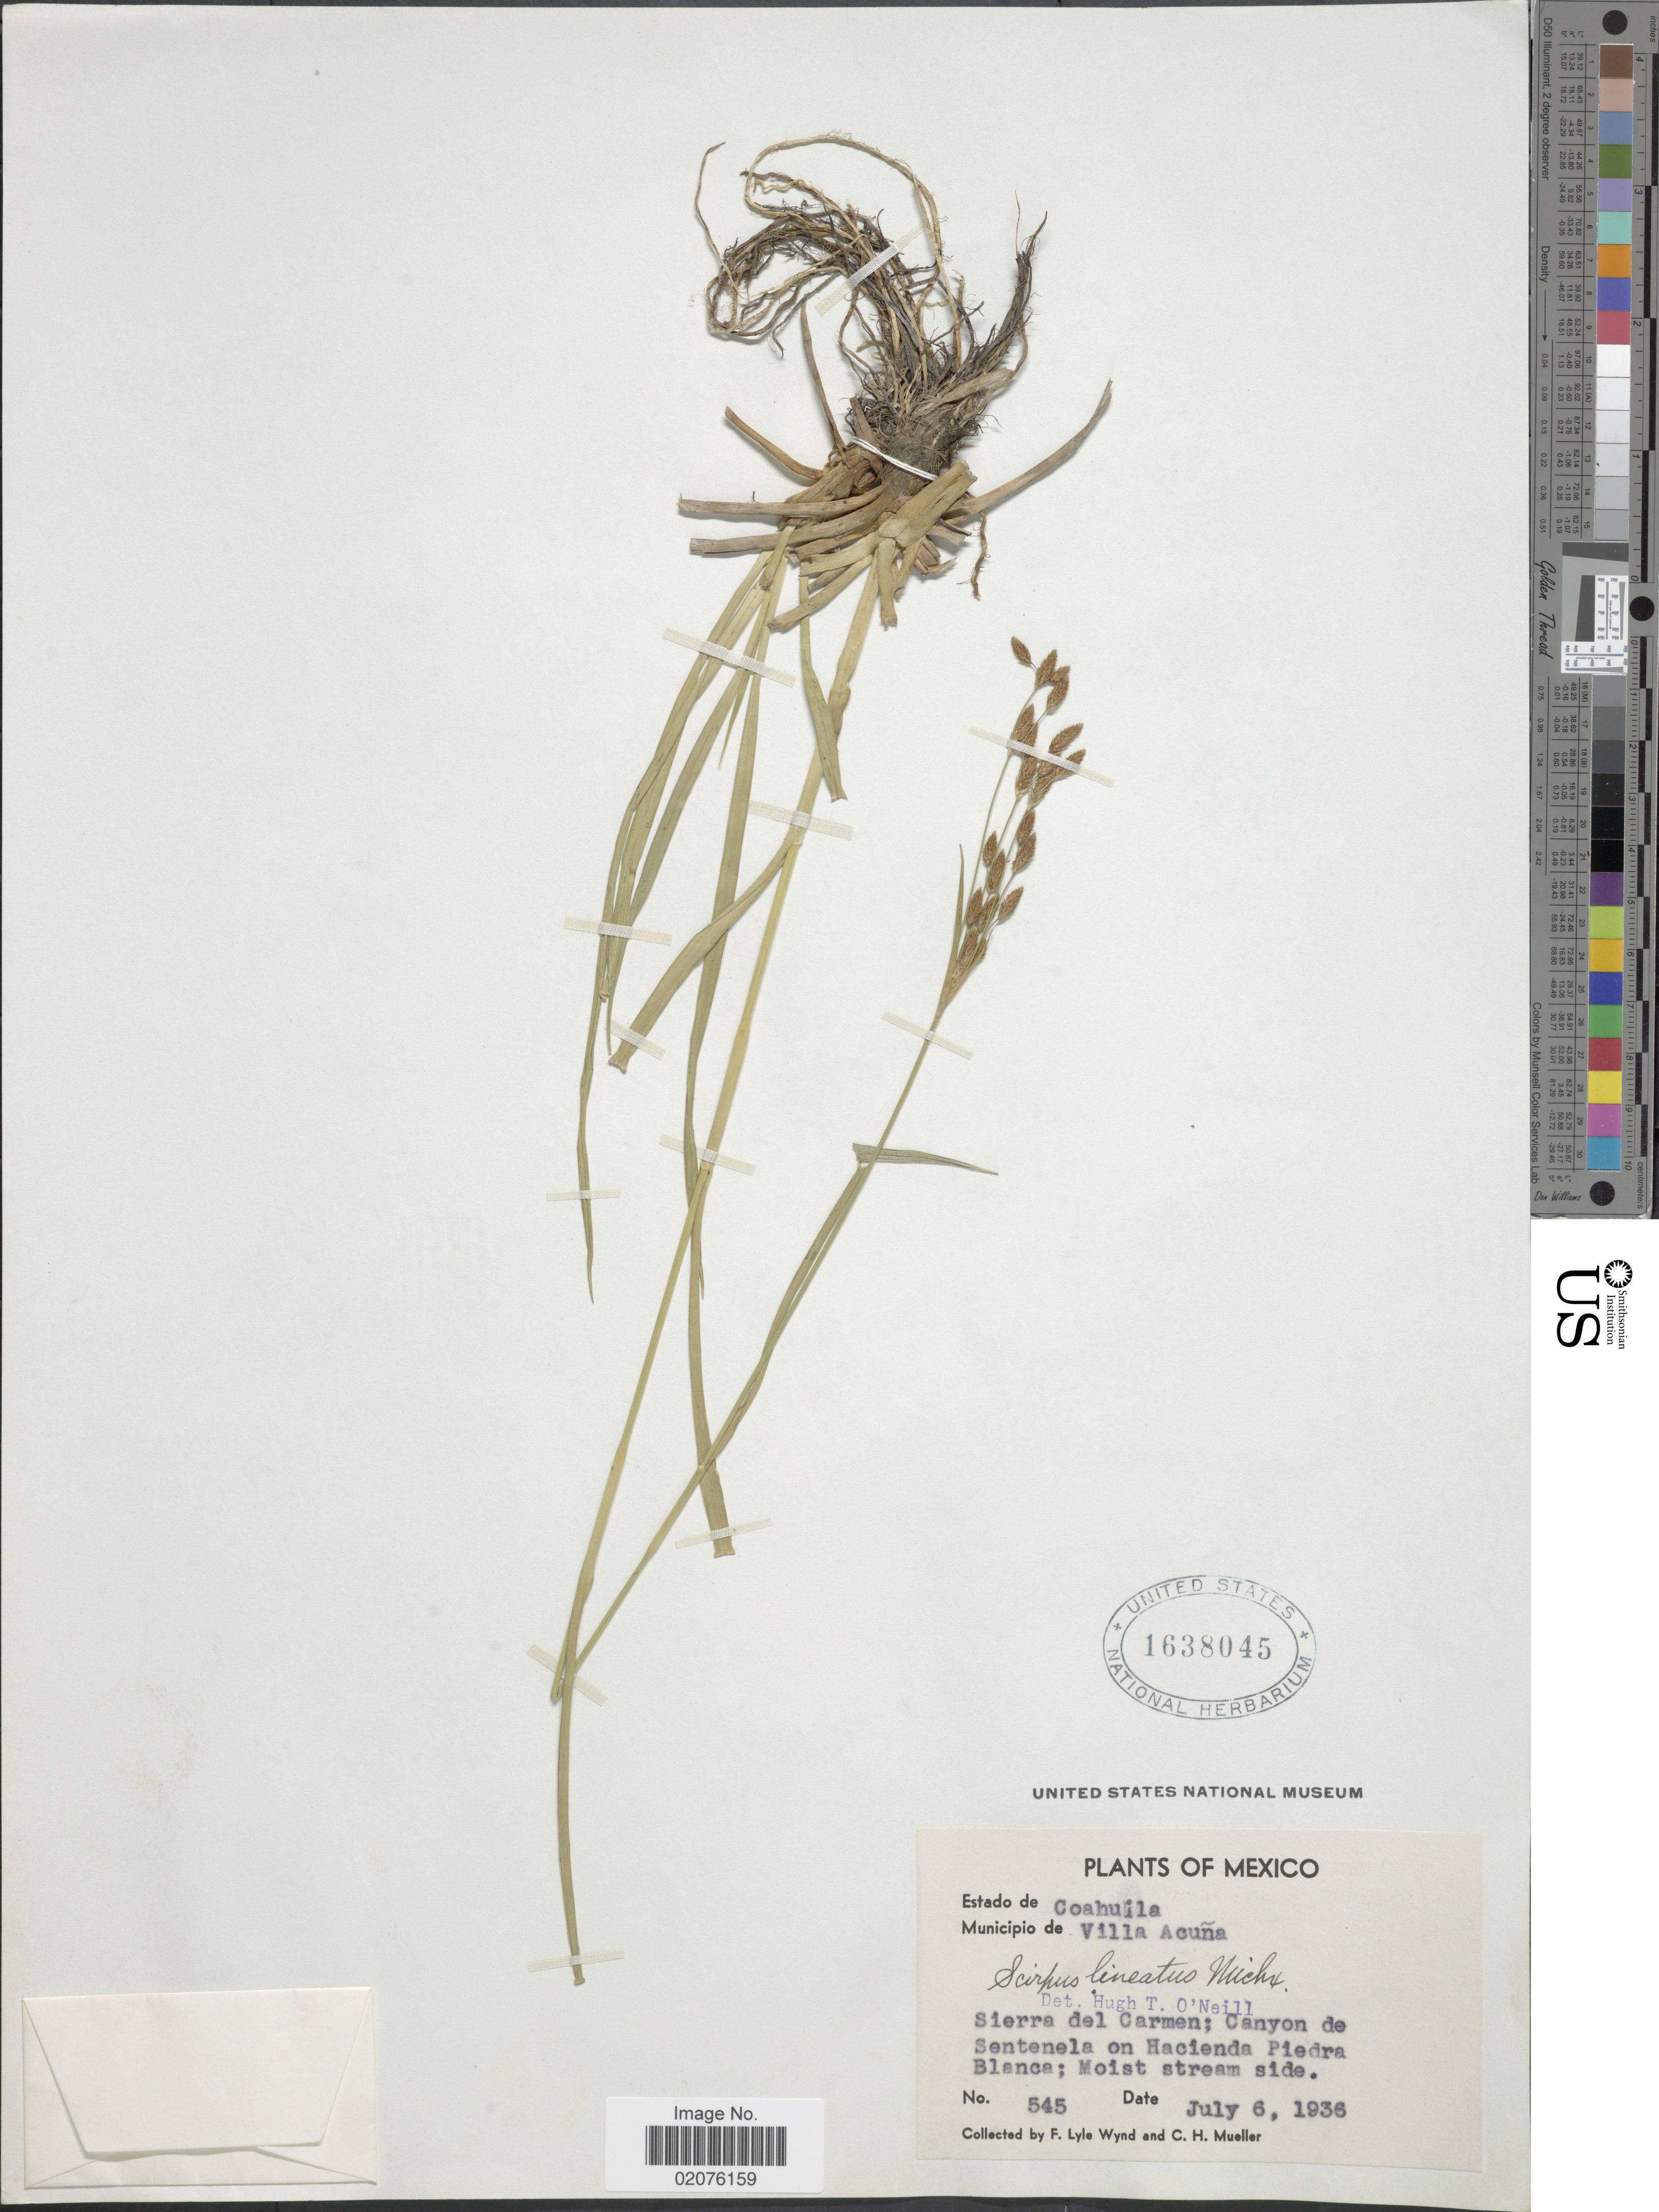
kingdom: Plantae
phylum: Tracheophyta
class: Liliopsida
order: Poales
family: Cyperaceae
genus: Scirpus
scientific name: Scirpus lineatus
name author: Michx.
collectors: F. L. Wynd & C. H. Mueller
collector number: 545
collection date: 1936-07-06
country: Mexico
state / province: Coahuila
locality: Municipio de Villa Acuna, Sierra del Carmen; canyon de Sentenela on Hacienda Piedra Blanca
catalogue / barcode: US 1638045